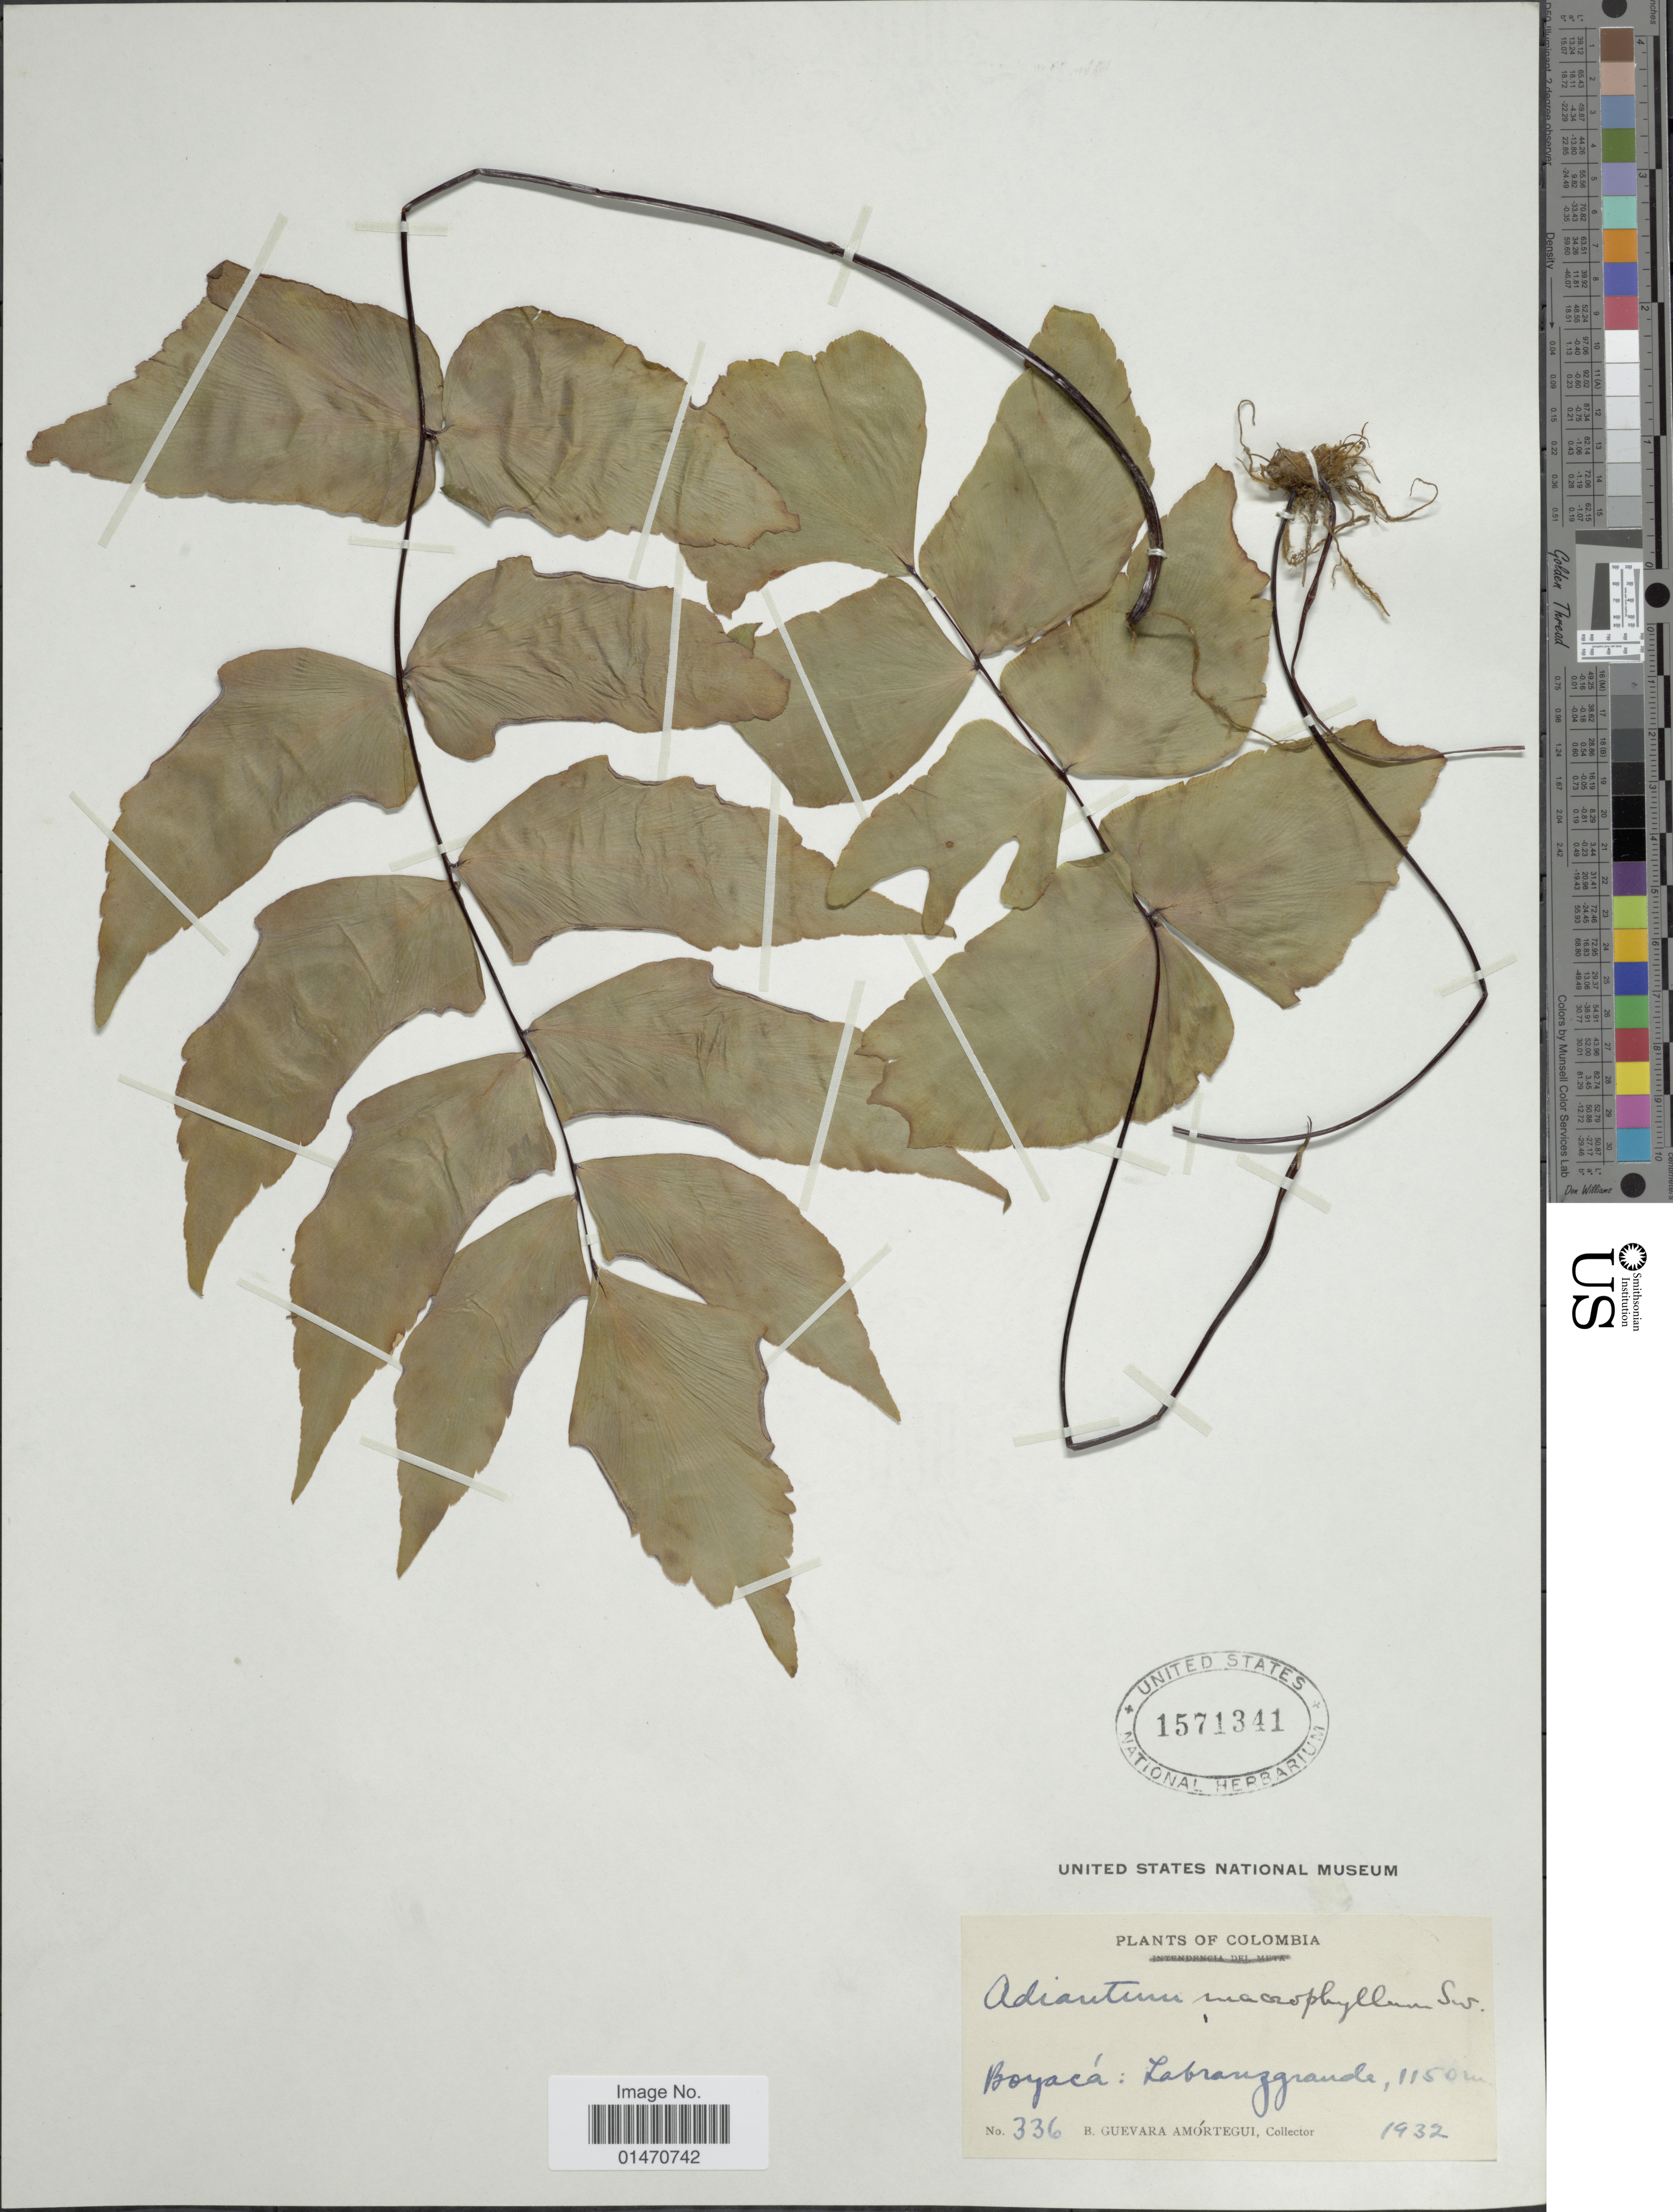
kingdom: Plantae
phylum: Tracheophyta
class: Polypodiopsida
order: Polypodiales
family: Pteridaceae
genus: Adiantum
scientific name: Adiantum macrophyllum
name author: Sw.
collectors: B. Amórtegui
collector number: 336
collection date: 1932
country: Colombia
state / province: Boyacá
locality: Boyacá: Labranzagrande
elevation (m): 1150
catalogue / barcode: US 1571341